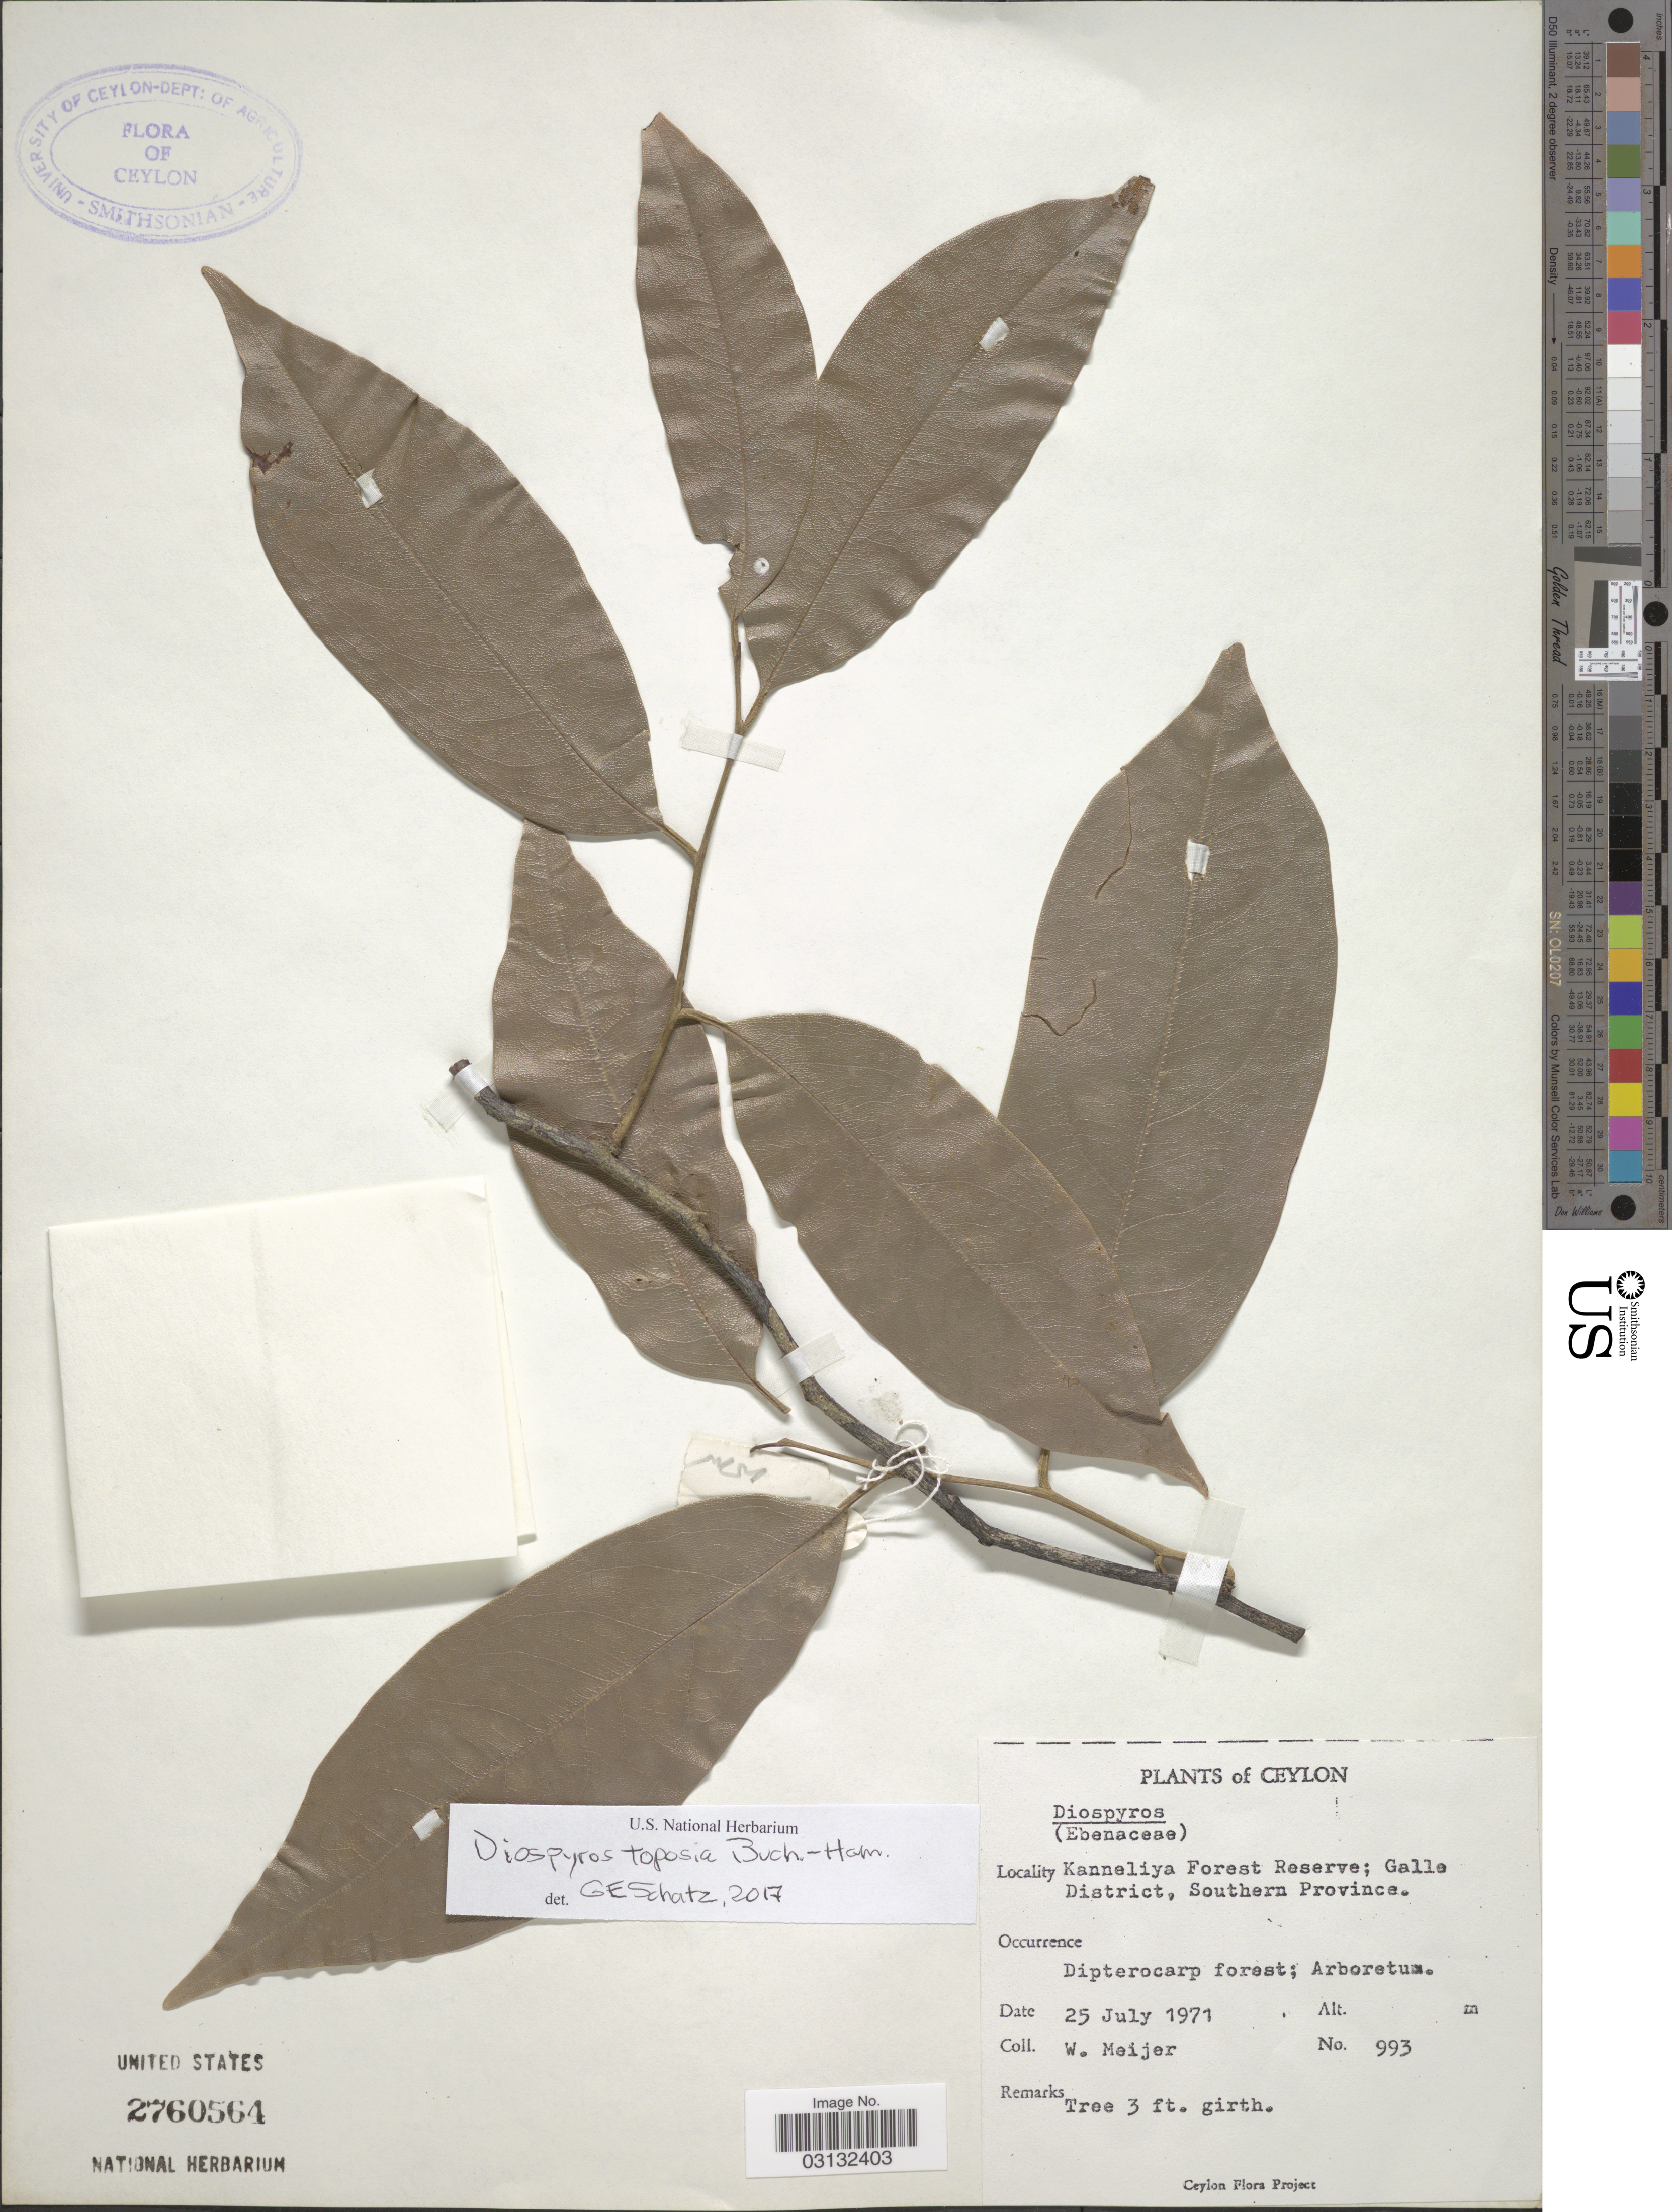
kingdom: Plantae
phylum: Tracheophyta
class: Magnoliopsida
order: Ericales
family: Ebenaceae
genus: Diospyros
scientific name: Diospyros toposia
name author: Buch.-Ham.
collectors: W. Meijer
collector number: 993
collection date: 1971-07-25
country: Sri Lanka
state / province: Southern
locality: Ceylon. Kanneliya Forest Reserve; Galle District. Aboretum.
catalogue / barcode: US 2760564